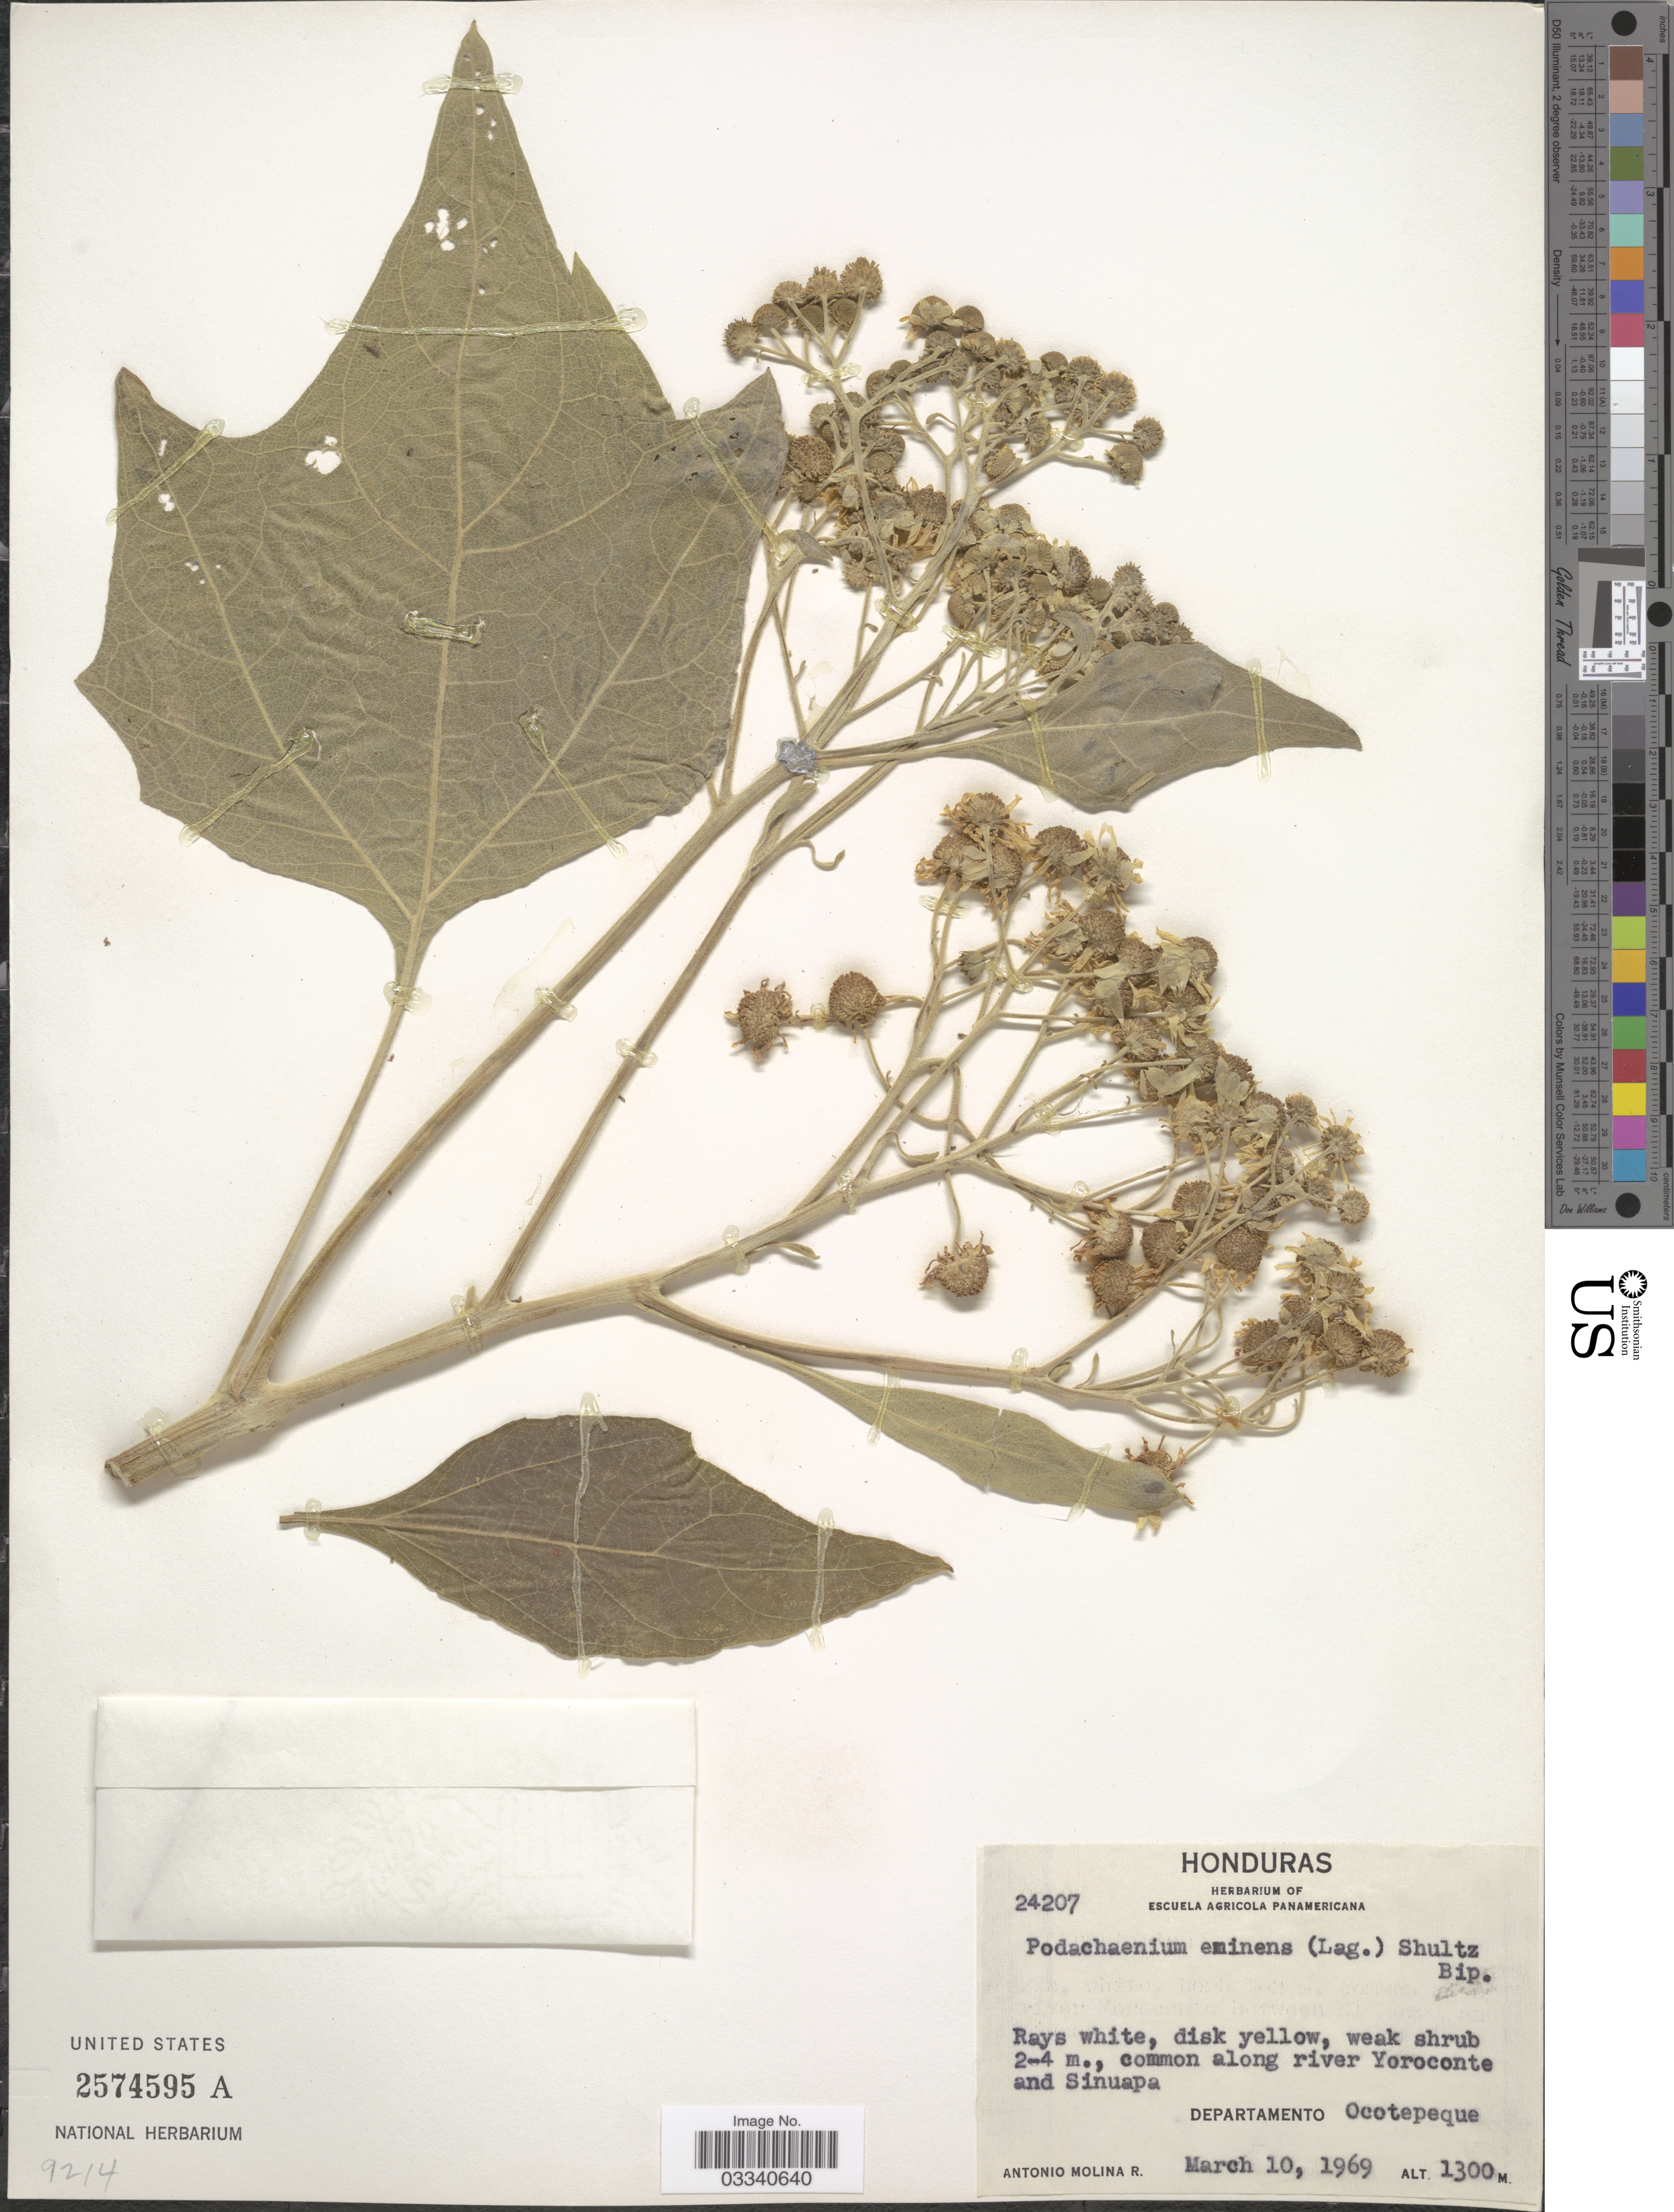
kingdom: Plantae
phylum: Tracheophyta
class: Magnoliopsida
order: Asterales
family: Asteraceae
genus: Podachaenium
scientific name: Podachaenium eminens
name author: (Lag.) Sch. Bip. ex Sch. Bip.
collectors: A. Molina R.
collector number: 24207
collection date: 1969-03-10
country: Honduras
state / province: Ocotepeque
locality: Common along river Yoroconte and Sinaupa. Departamento Ocotepeque.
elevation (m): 1300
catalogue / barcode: US 2574595A